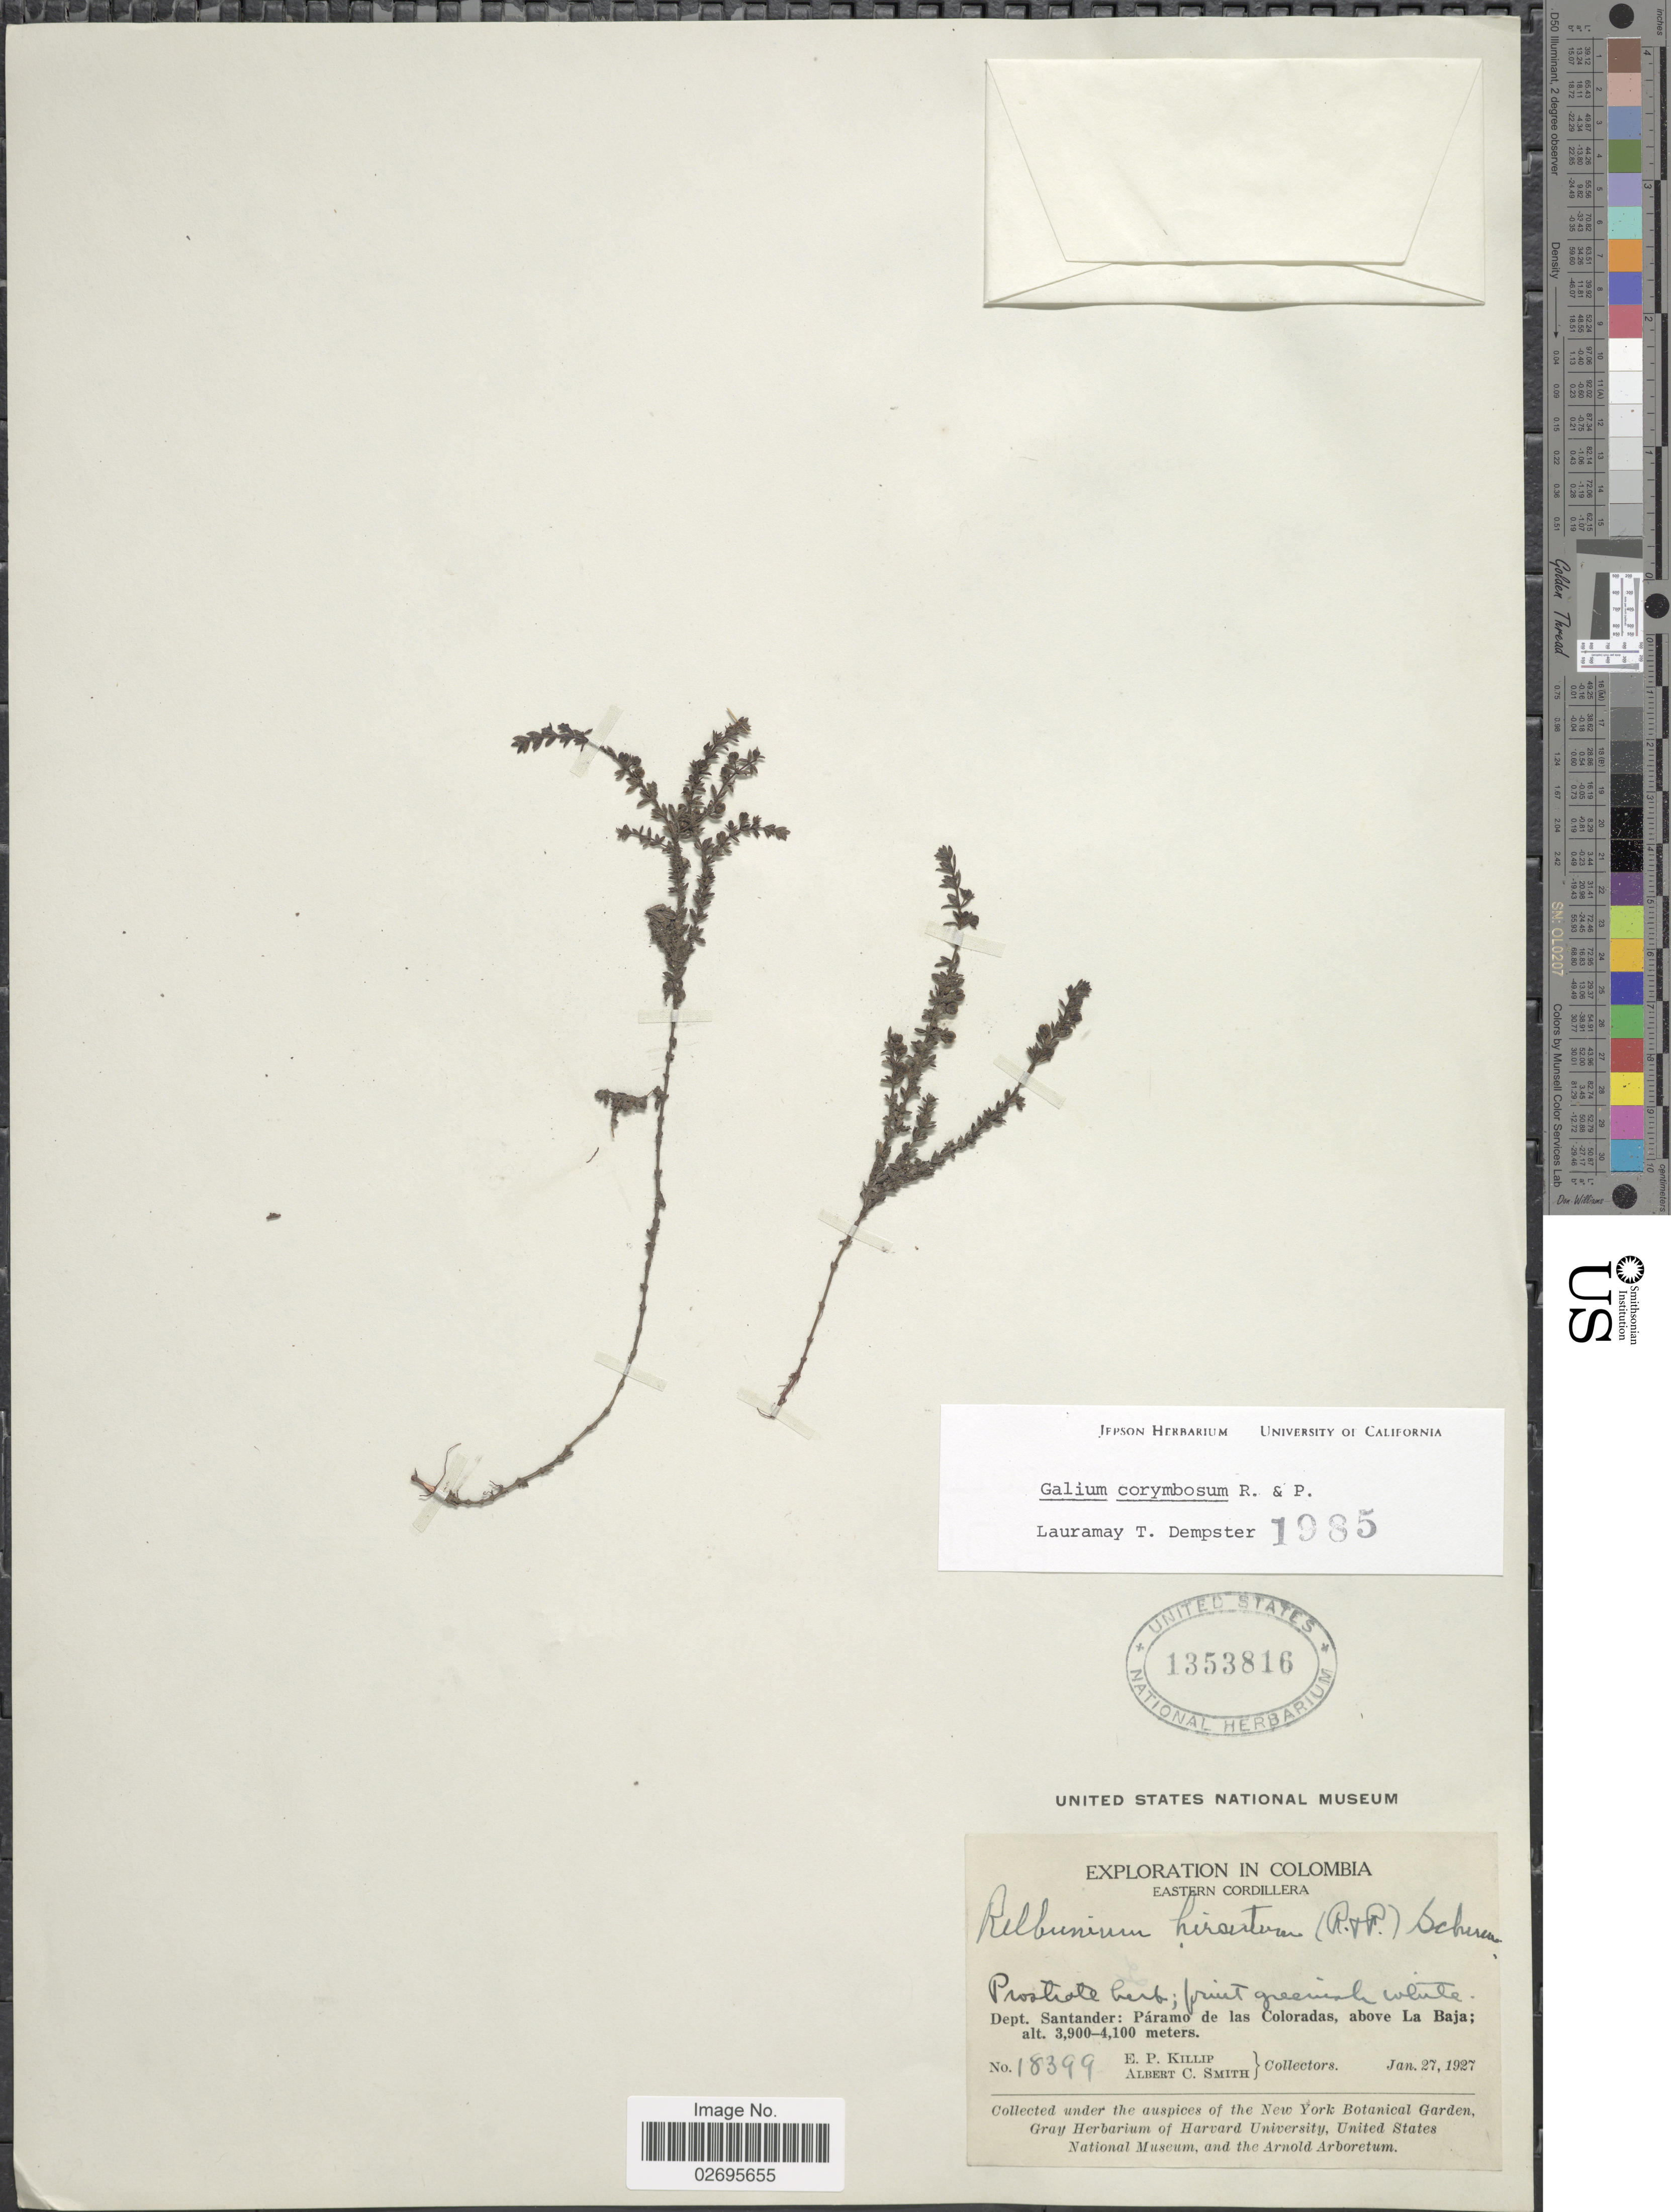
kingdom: Plantae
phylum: Tracheophyta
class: Magnoliopsida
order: Gentianales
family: Rubiaceae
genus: Galium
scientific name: Galium corymbosum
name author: Ruiz & Pav.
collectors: E. P. Killip & A. C. Smith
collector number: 18399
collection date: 1927-01-27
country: Colombia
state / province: Santander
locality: Eastern Cordillera, Dept. Santander: Paramo de las Coloradas, above La Baja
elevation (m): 3900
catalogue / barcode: US 1353816